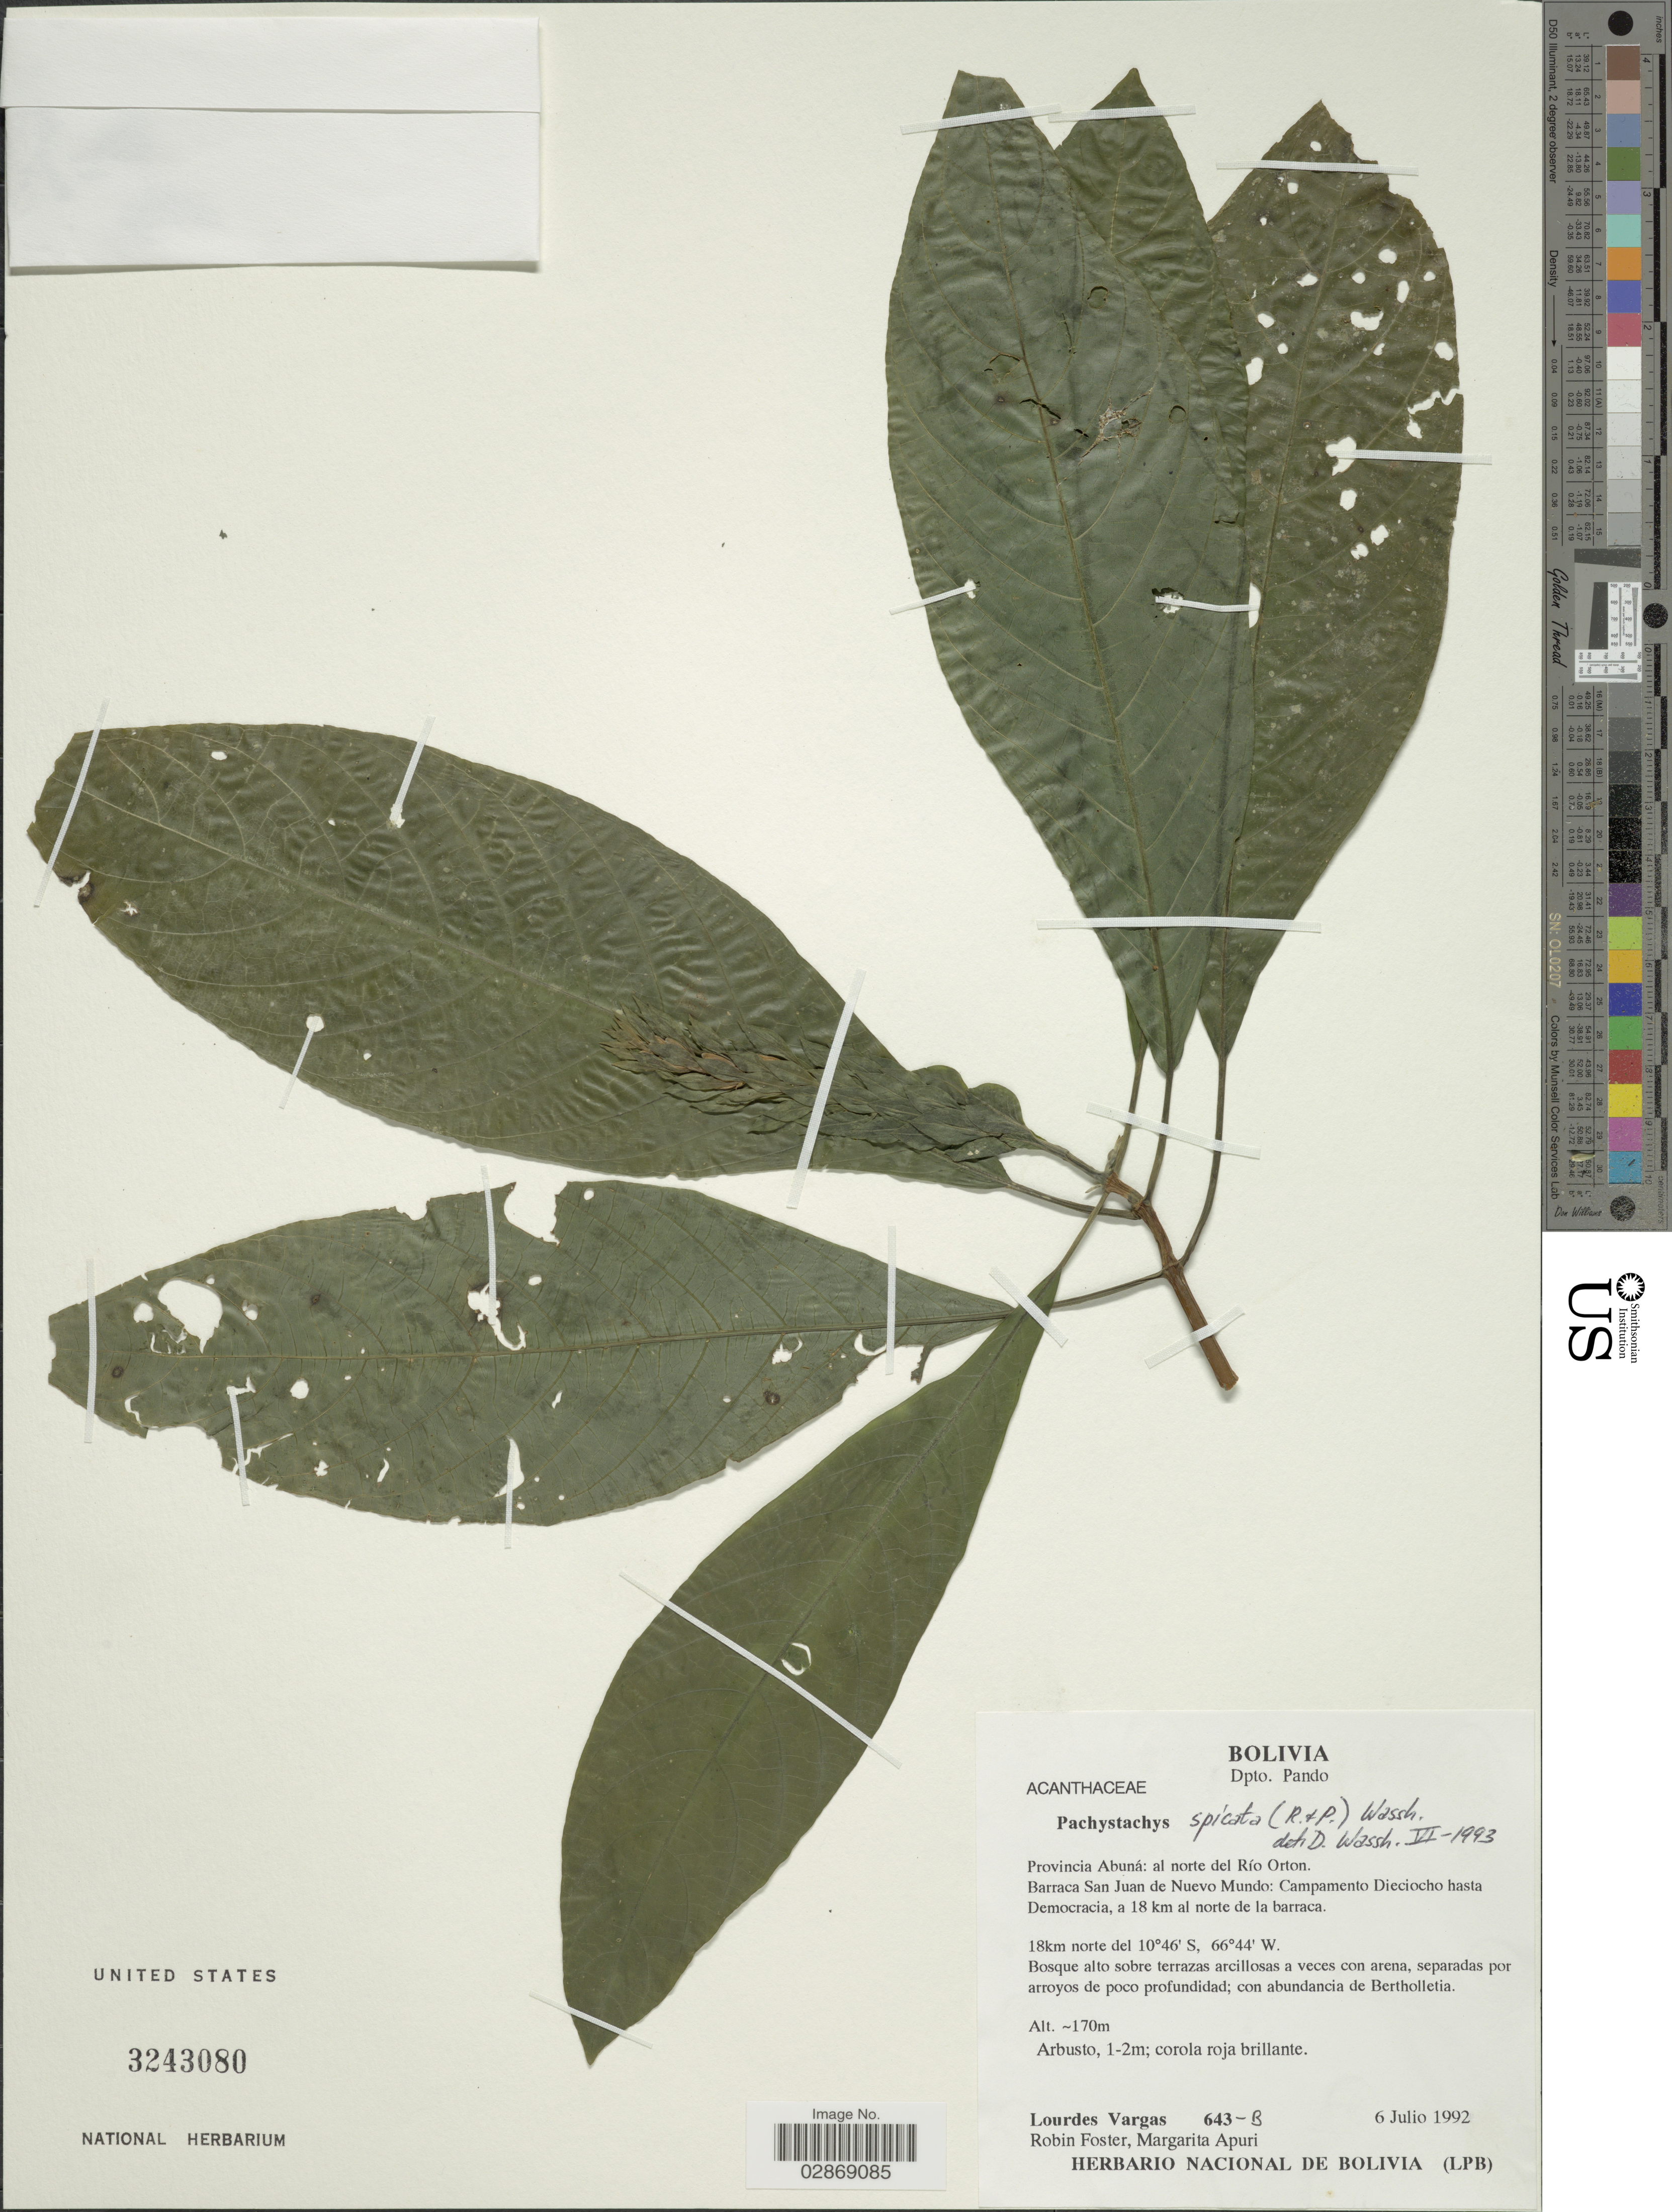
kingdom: Plantae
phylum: Tracheophyta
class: Magnoliopsida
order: Lamiales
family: Acanthaceae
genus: Pachystachys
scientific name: Pachystachys spicata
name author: (Ruiz & Pav.) Wassh.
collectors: L. Vargas, R. B. Foster & M. Apuri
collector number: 643-B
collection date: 1992-07-06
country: Bolivia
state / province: Pando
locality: Dpto. Pando. Provincia Abuná: al norte del Río Orton. Barranca San Juan de Nuevo Mundo: Campamento Dieciocho hasta Democracia, a 18 km al norte de la barranca.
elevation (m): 170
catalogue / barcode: US 3243080